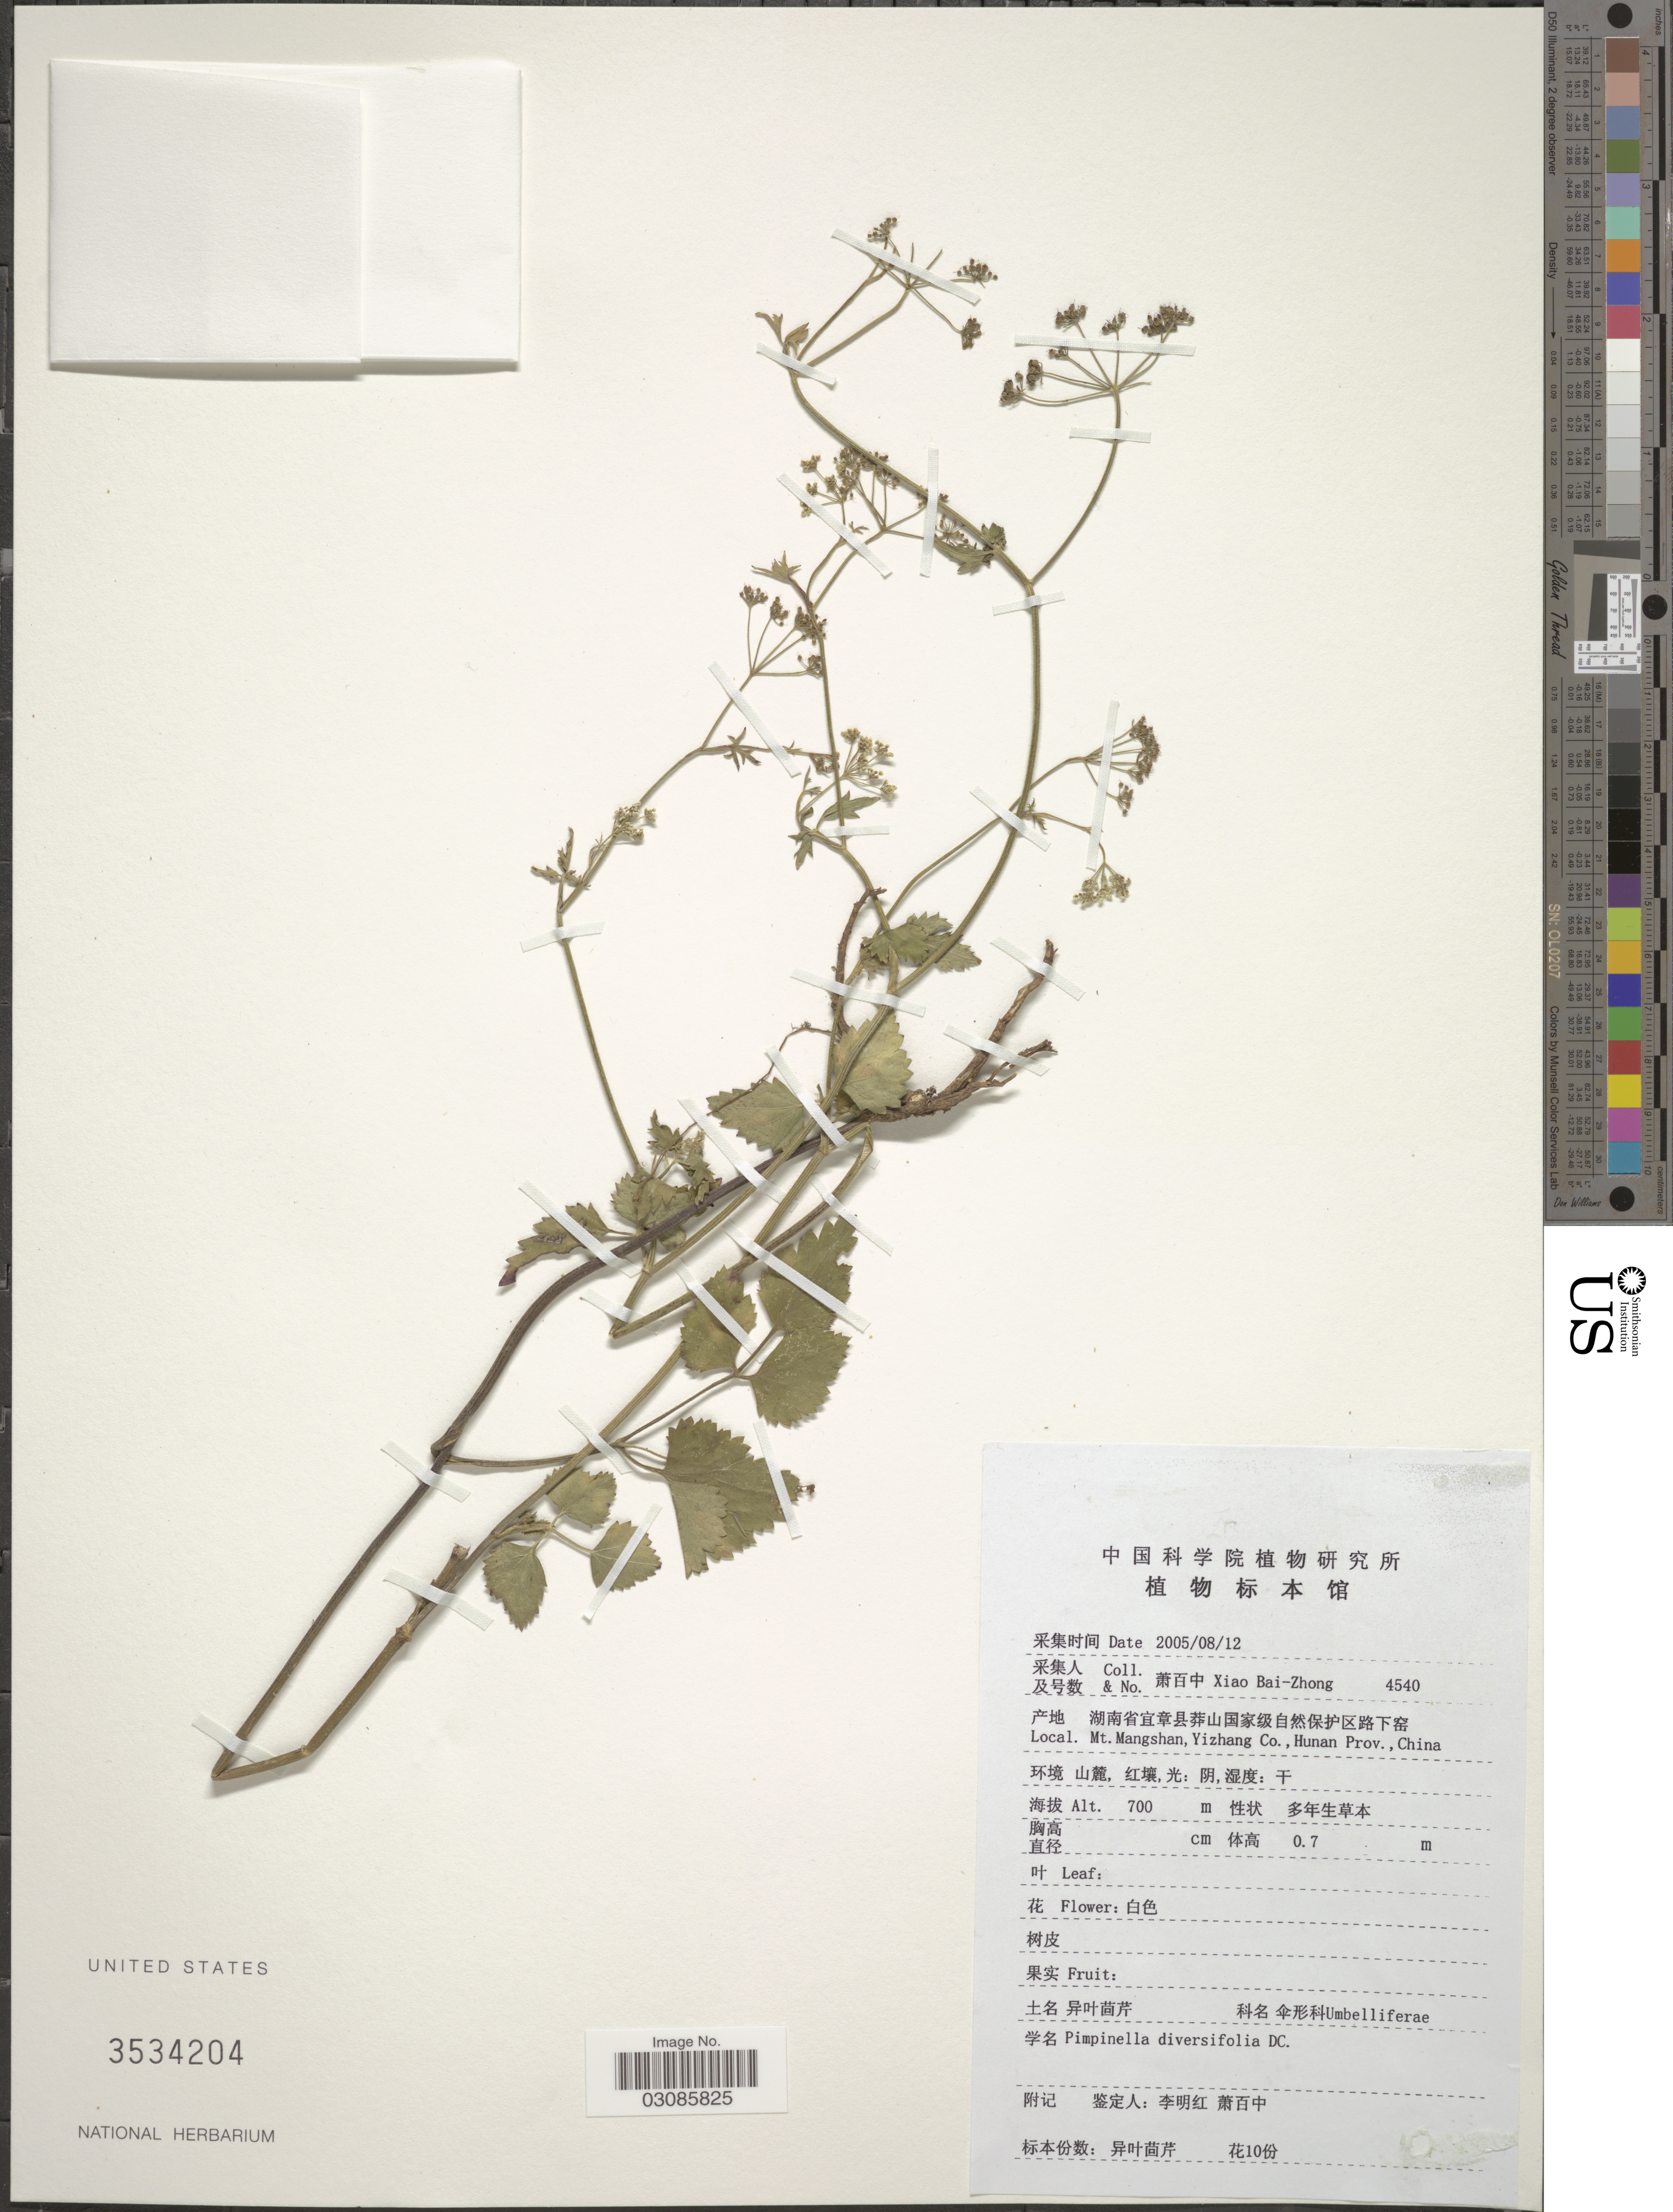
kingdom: Plantae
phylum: Tracheophyta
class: Magnoliopsida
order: Apiales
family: Apiaceae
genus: Pimpinella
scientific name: Pimpinella diversifolia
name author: DC.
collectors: B. Z. Xiao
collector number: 4540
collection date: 2005-08-12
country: China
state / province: Hunan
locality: Mt. Mangshan, Yizhang Co., Hunan Prov.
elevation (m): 700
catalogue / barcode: US 3534204